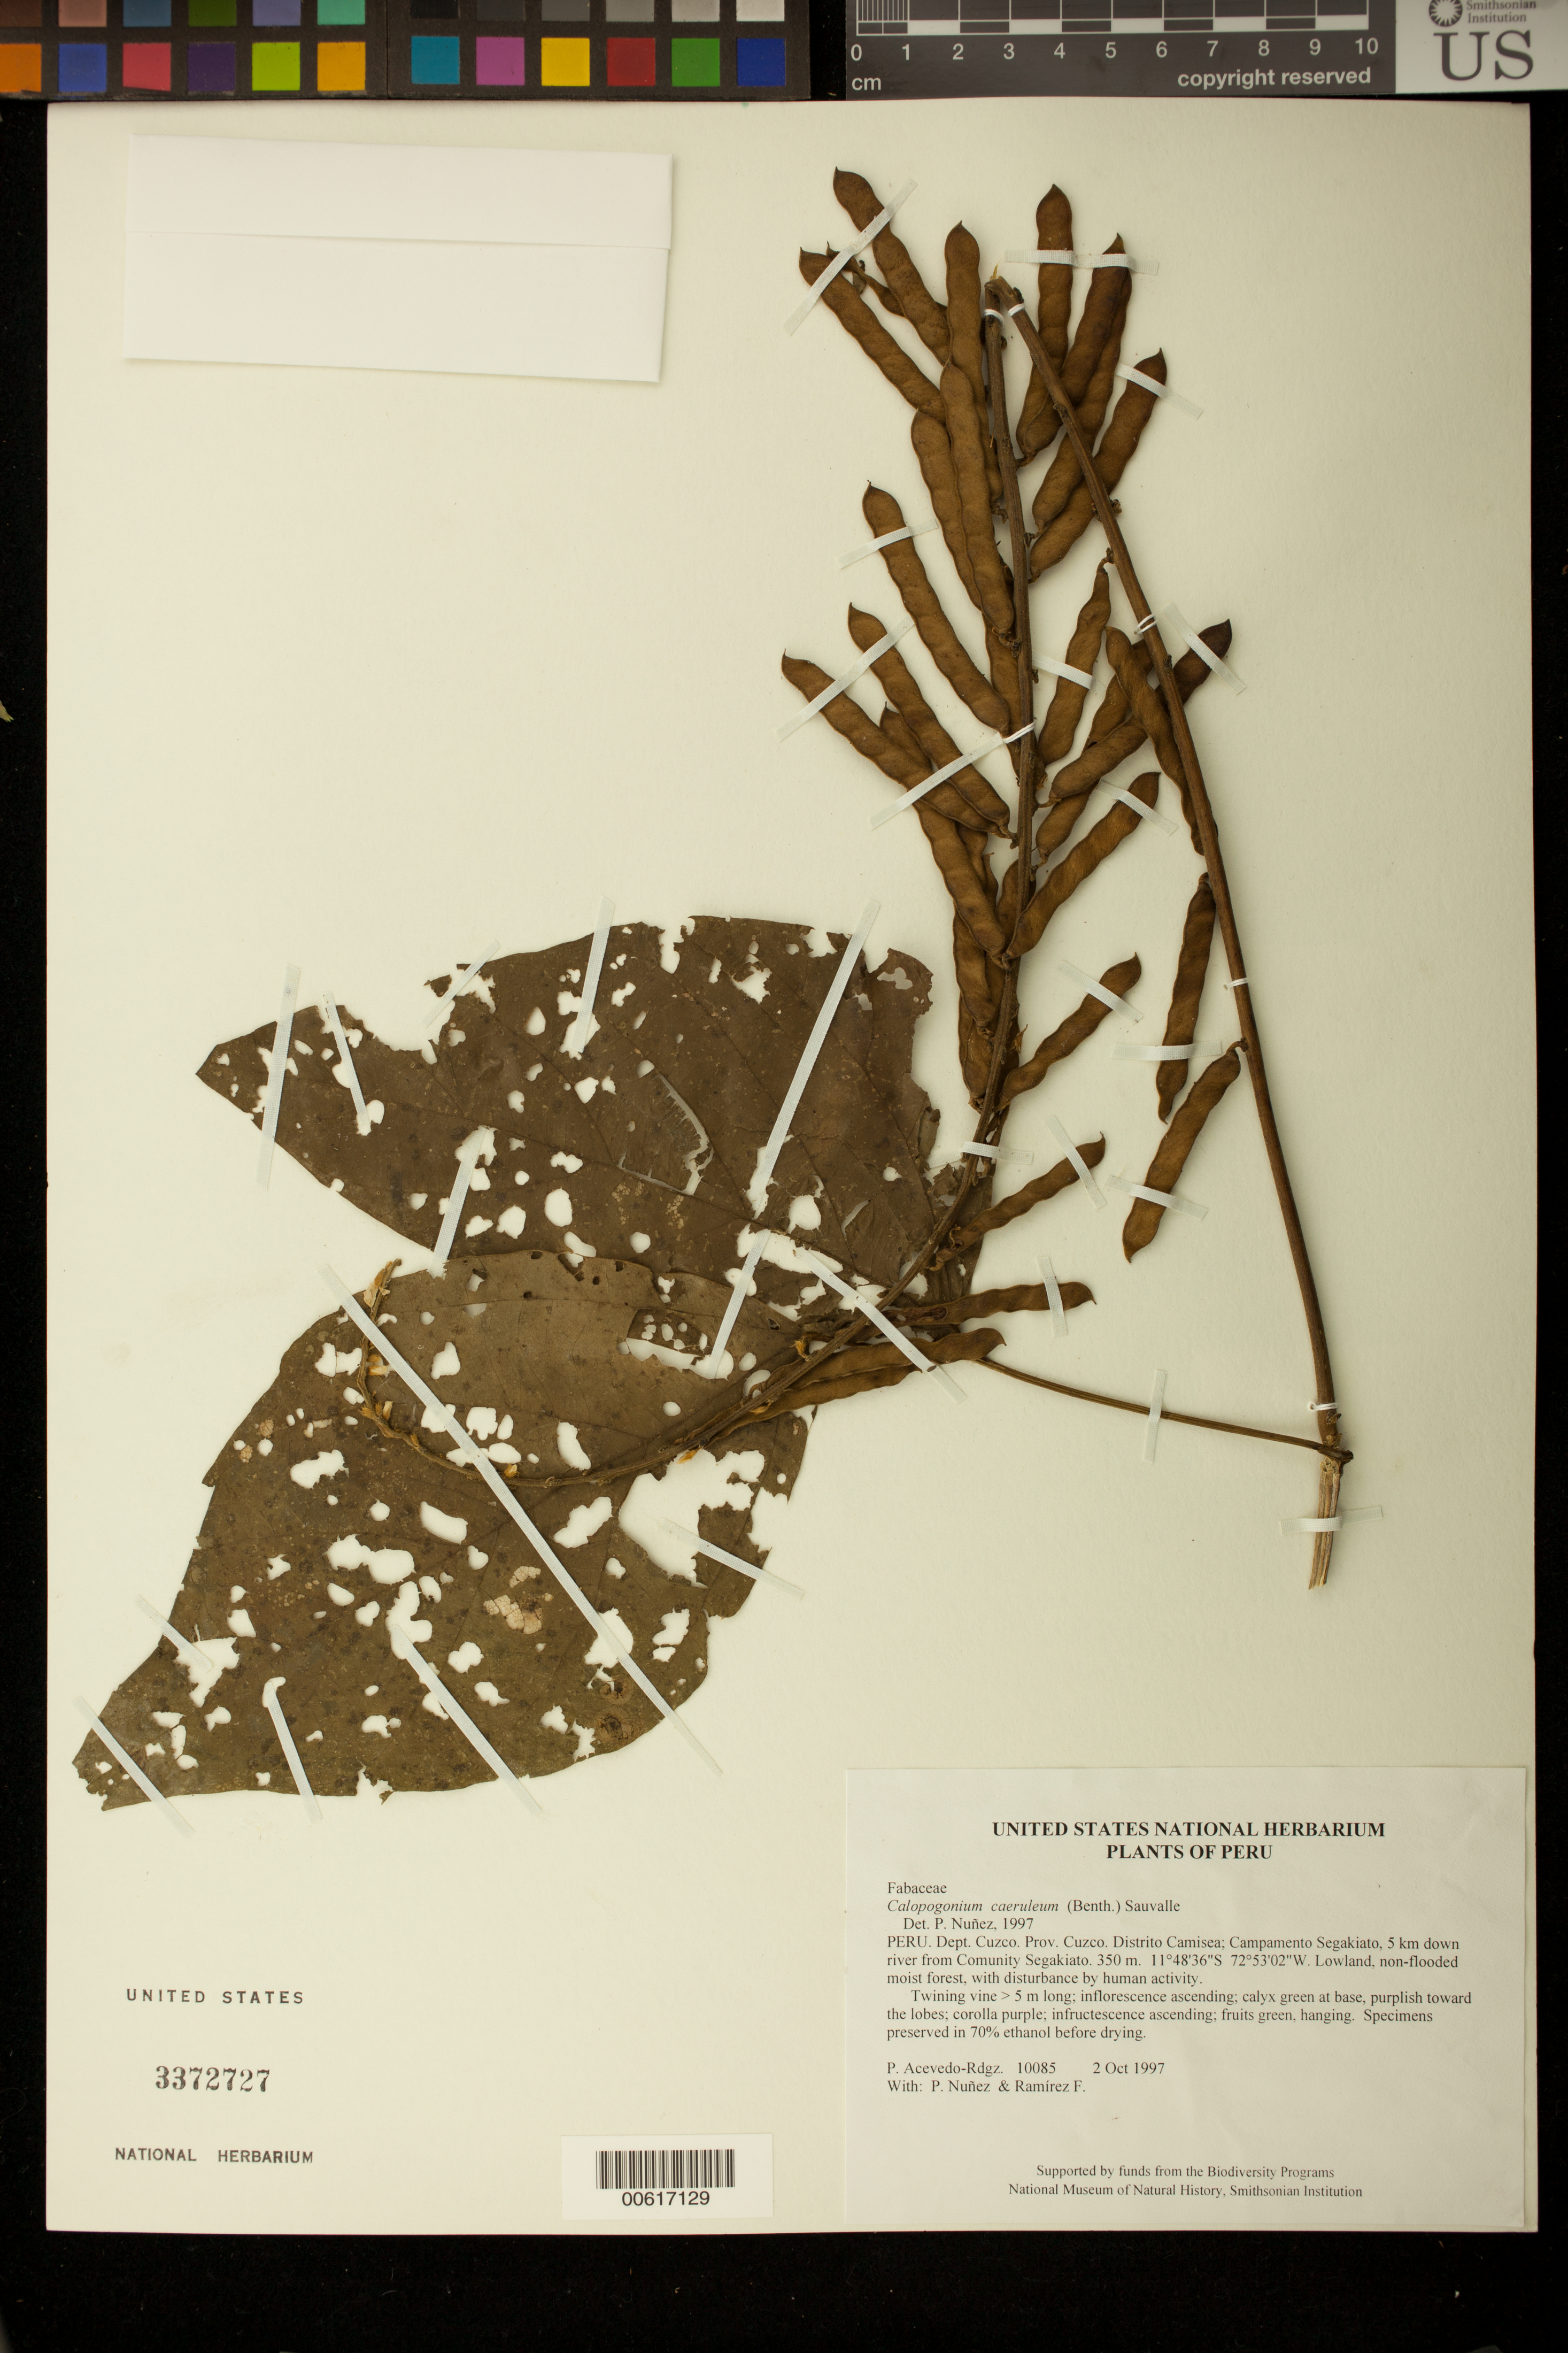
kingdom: Plantae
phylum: Tracheophyta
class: Magnoliopsida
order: Fabales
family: Fabaceae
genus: Calopogonium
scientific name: Calopogonium caeruleum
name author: (Benth.) C. Wright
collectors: P. Acevedo-Rodr., P. Nuñez V. & F. Ramirez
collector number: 10085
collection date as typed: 02 Oct 1997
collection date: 1997-10-02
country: Peru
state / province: Cusco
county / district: Cusco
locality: Distrito Camisea; Campamento Segakiato, 5 km down river from Comunity Segakiato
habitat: Lowland, non-flooded moist forest, with disturbance by human activity.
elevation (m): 350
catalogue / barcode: US 3372727